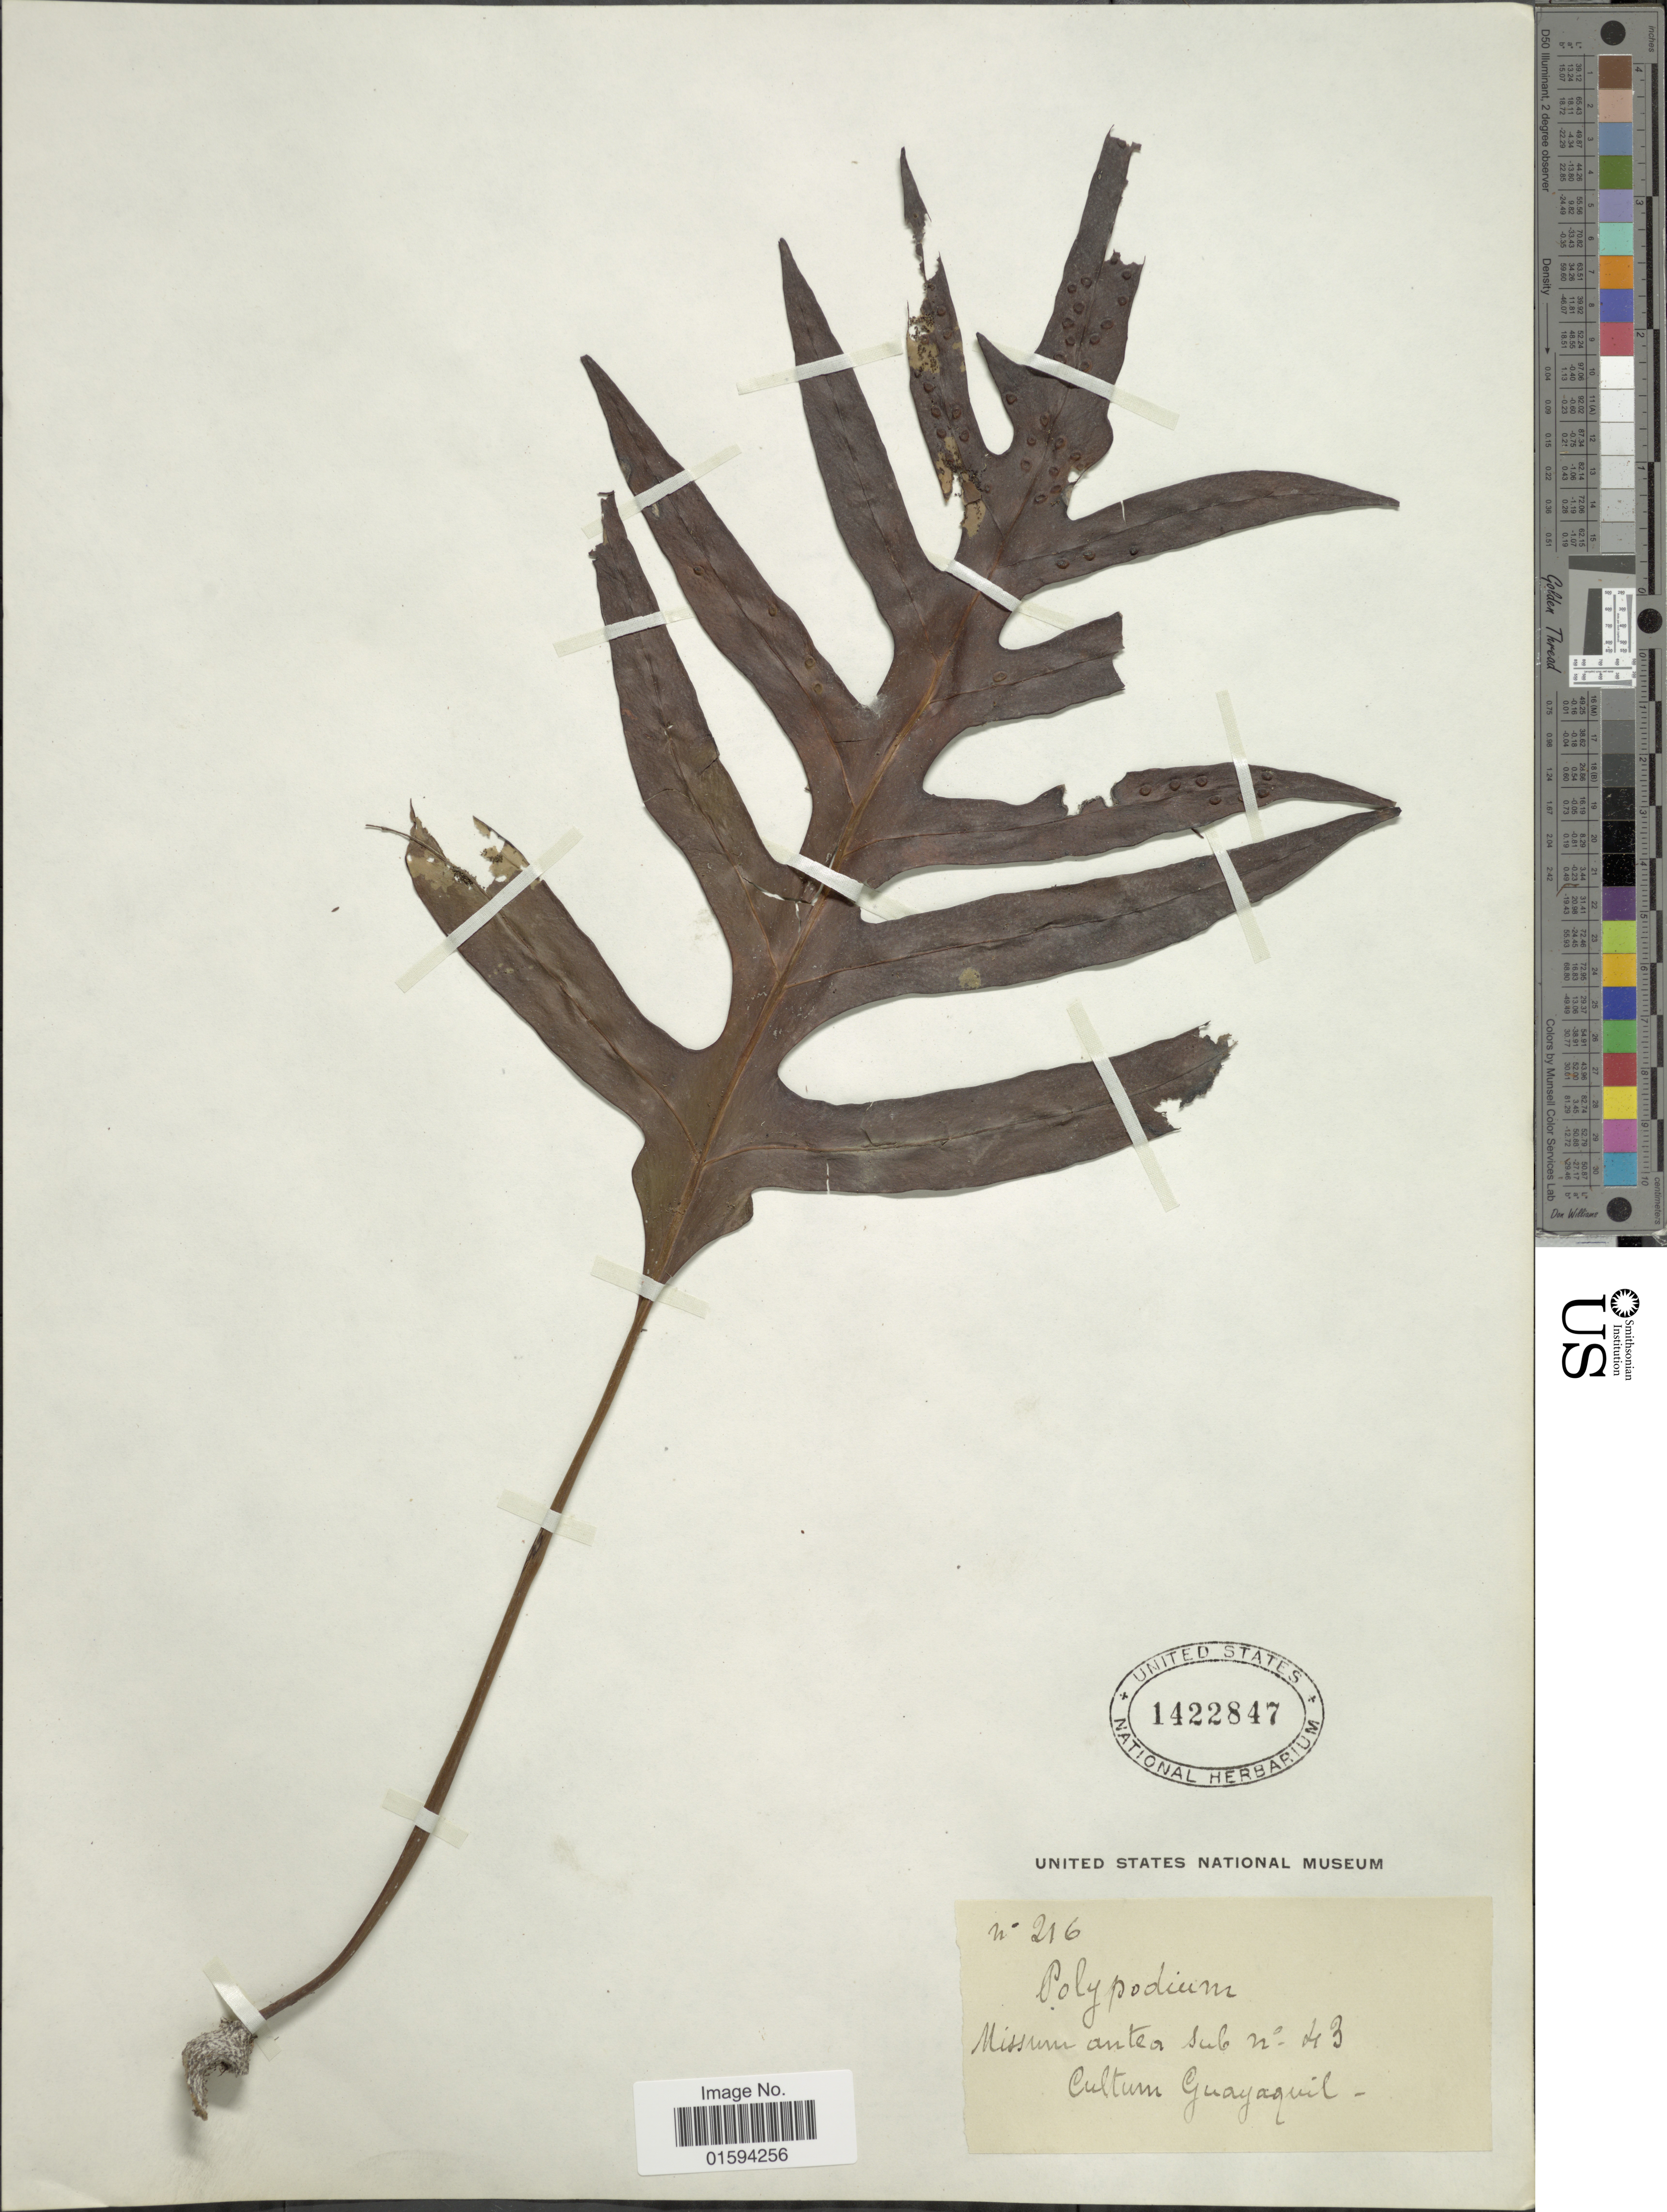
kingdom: Plantae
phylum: Tracheophyta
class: Polypodiopsida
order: Polypodiales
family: Polypodiaceae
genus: Polypodium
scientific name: Polypodium scolopendria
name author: Burm. f.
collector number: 216/43?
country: Ecuador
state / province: Guayas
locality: Cultum Guayaquil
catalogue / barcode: US 1422847